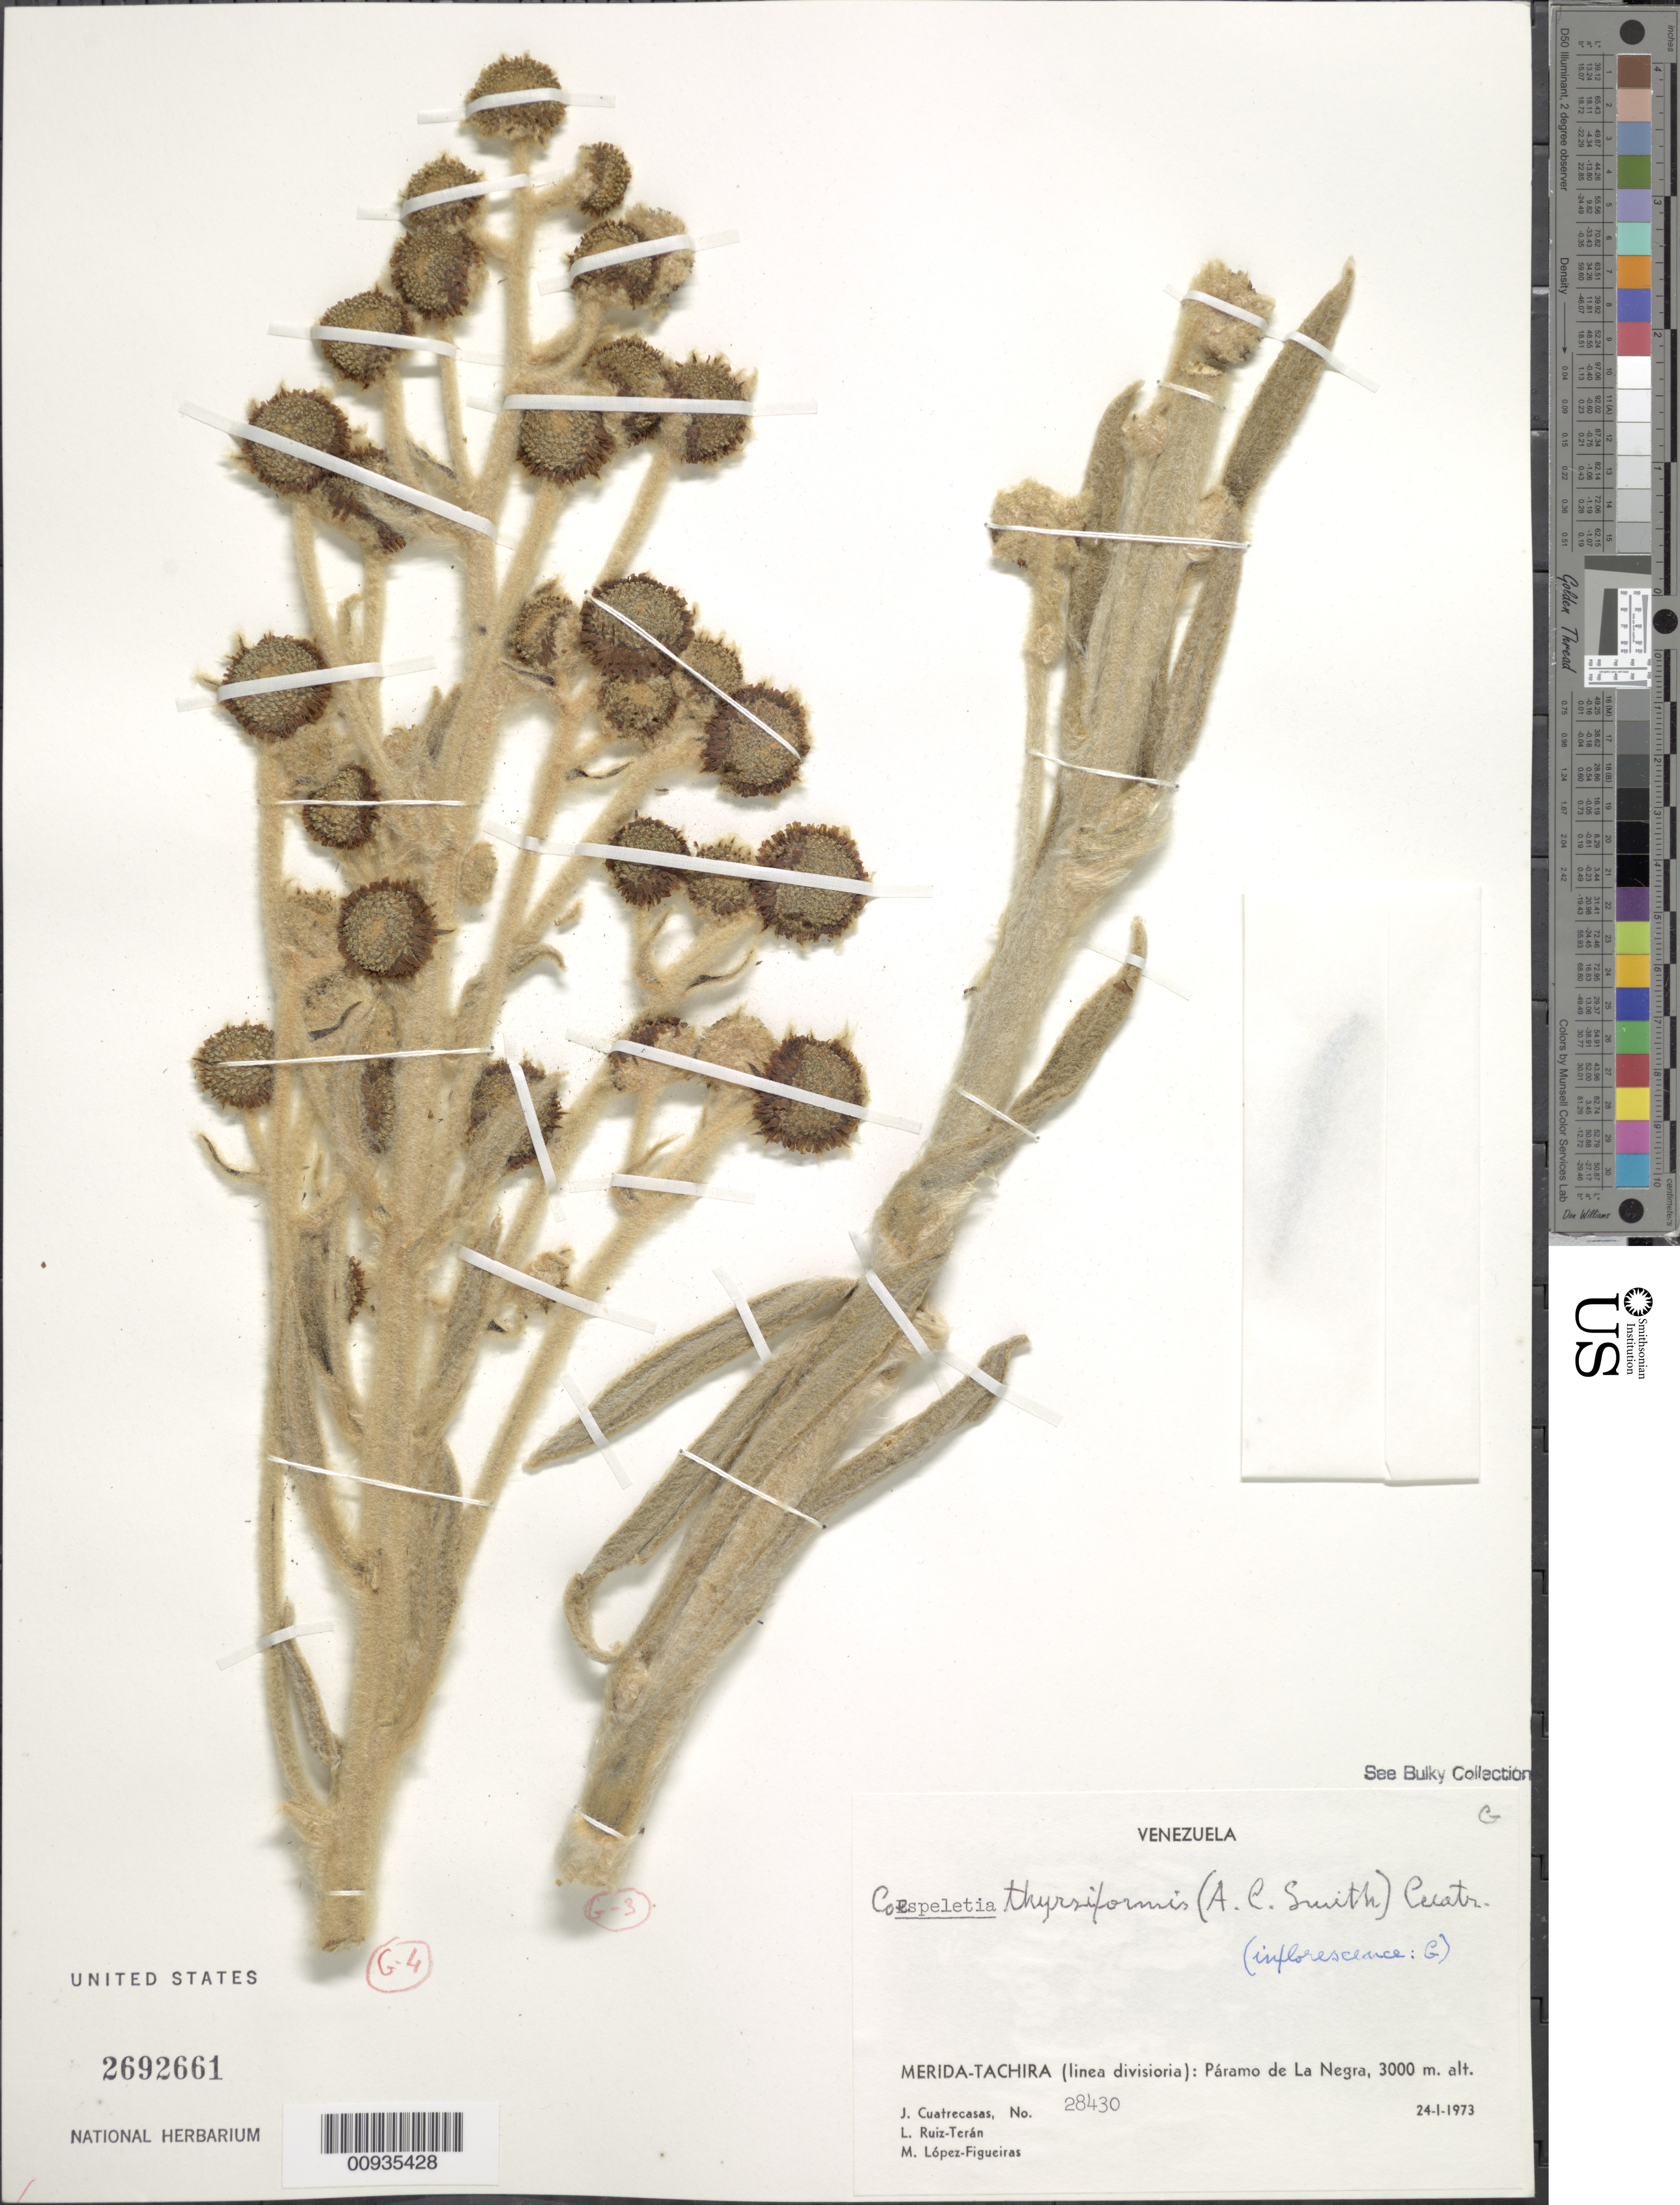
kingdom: Plantae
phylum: Tracheophyta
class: Magnoliopsida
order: Asterales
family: Asteraceae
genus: Coespeletia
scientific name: Coespeletia thyrsiformis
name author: (A.C. Sm.) Cuatrec.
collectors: J. Cuatrecasas, L. E. Ruíz-Terán & M. López Figueiras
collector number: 28430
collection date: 1973-01-24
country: Venezuela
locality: Merida-Tachira (linea divisioria): Paramo de La Negra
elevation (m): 3000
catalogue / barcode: US 2692661